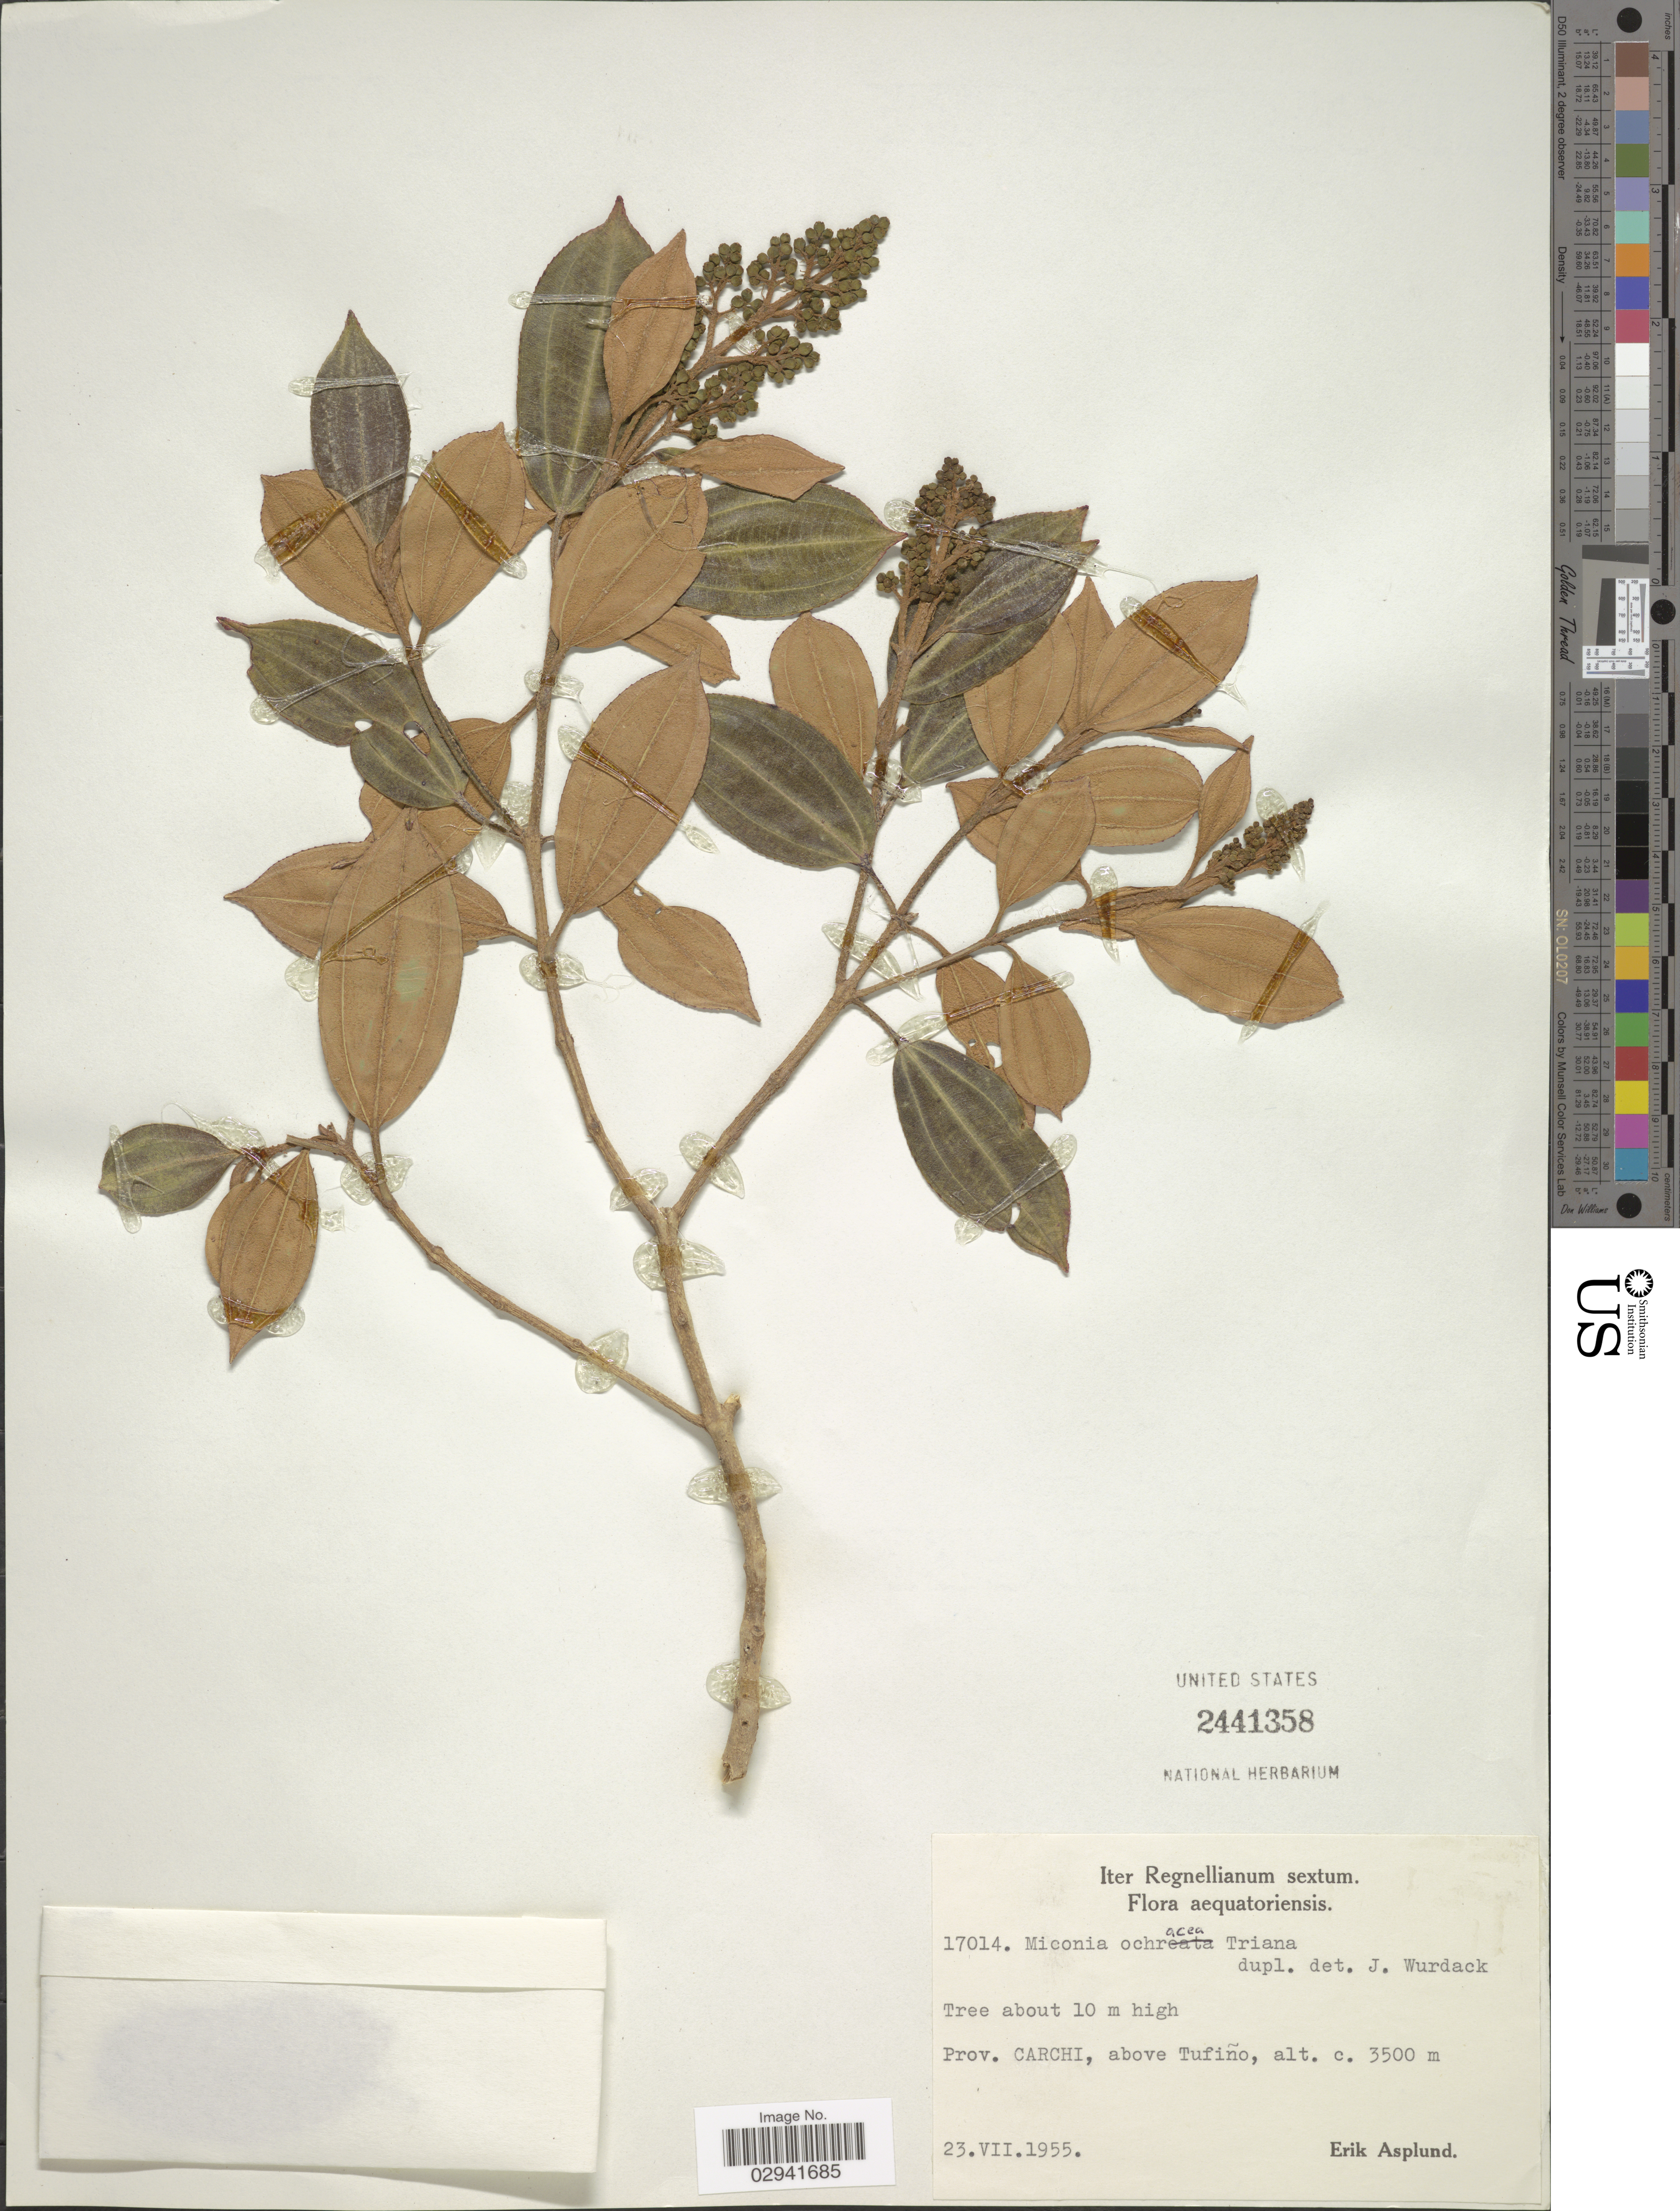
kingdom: Plantae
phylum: Tracheophyta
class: Magnoliopsida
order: Myrtales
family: Melastomataceae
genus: Miconia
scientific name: Miconia ochracea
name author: Triana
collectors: E. Asplund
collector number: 17014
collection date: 1955-07-23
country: Ecuador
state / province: Carchi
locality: Prov. Carchi, above Tufiño.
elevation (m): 3500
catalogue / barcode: US 2441358